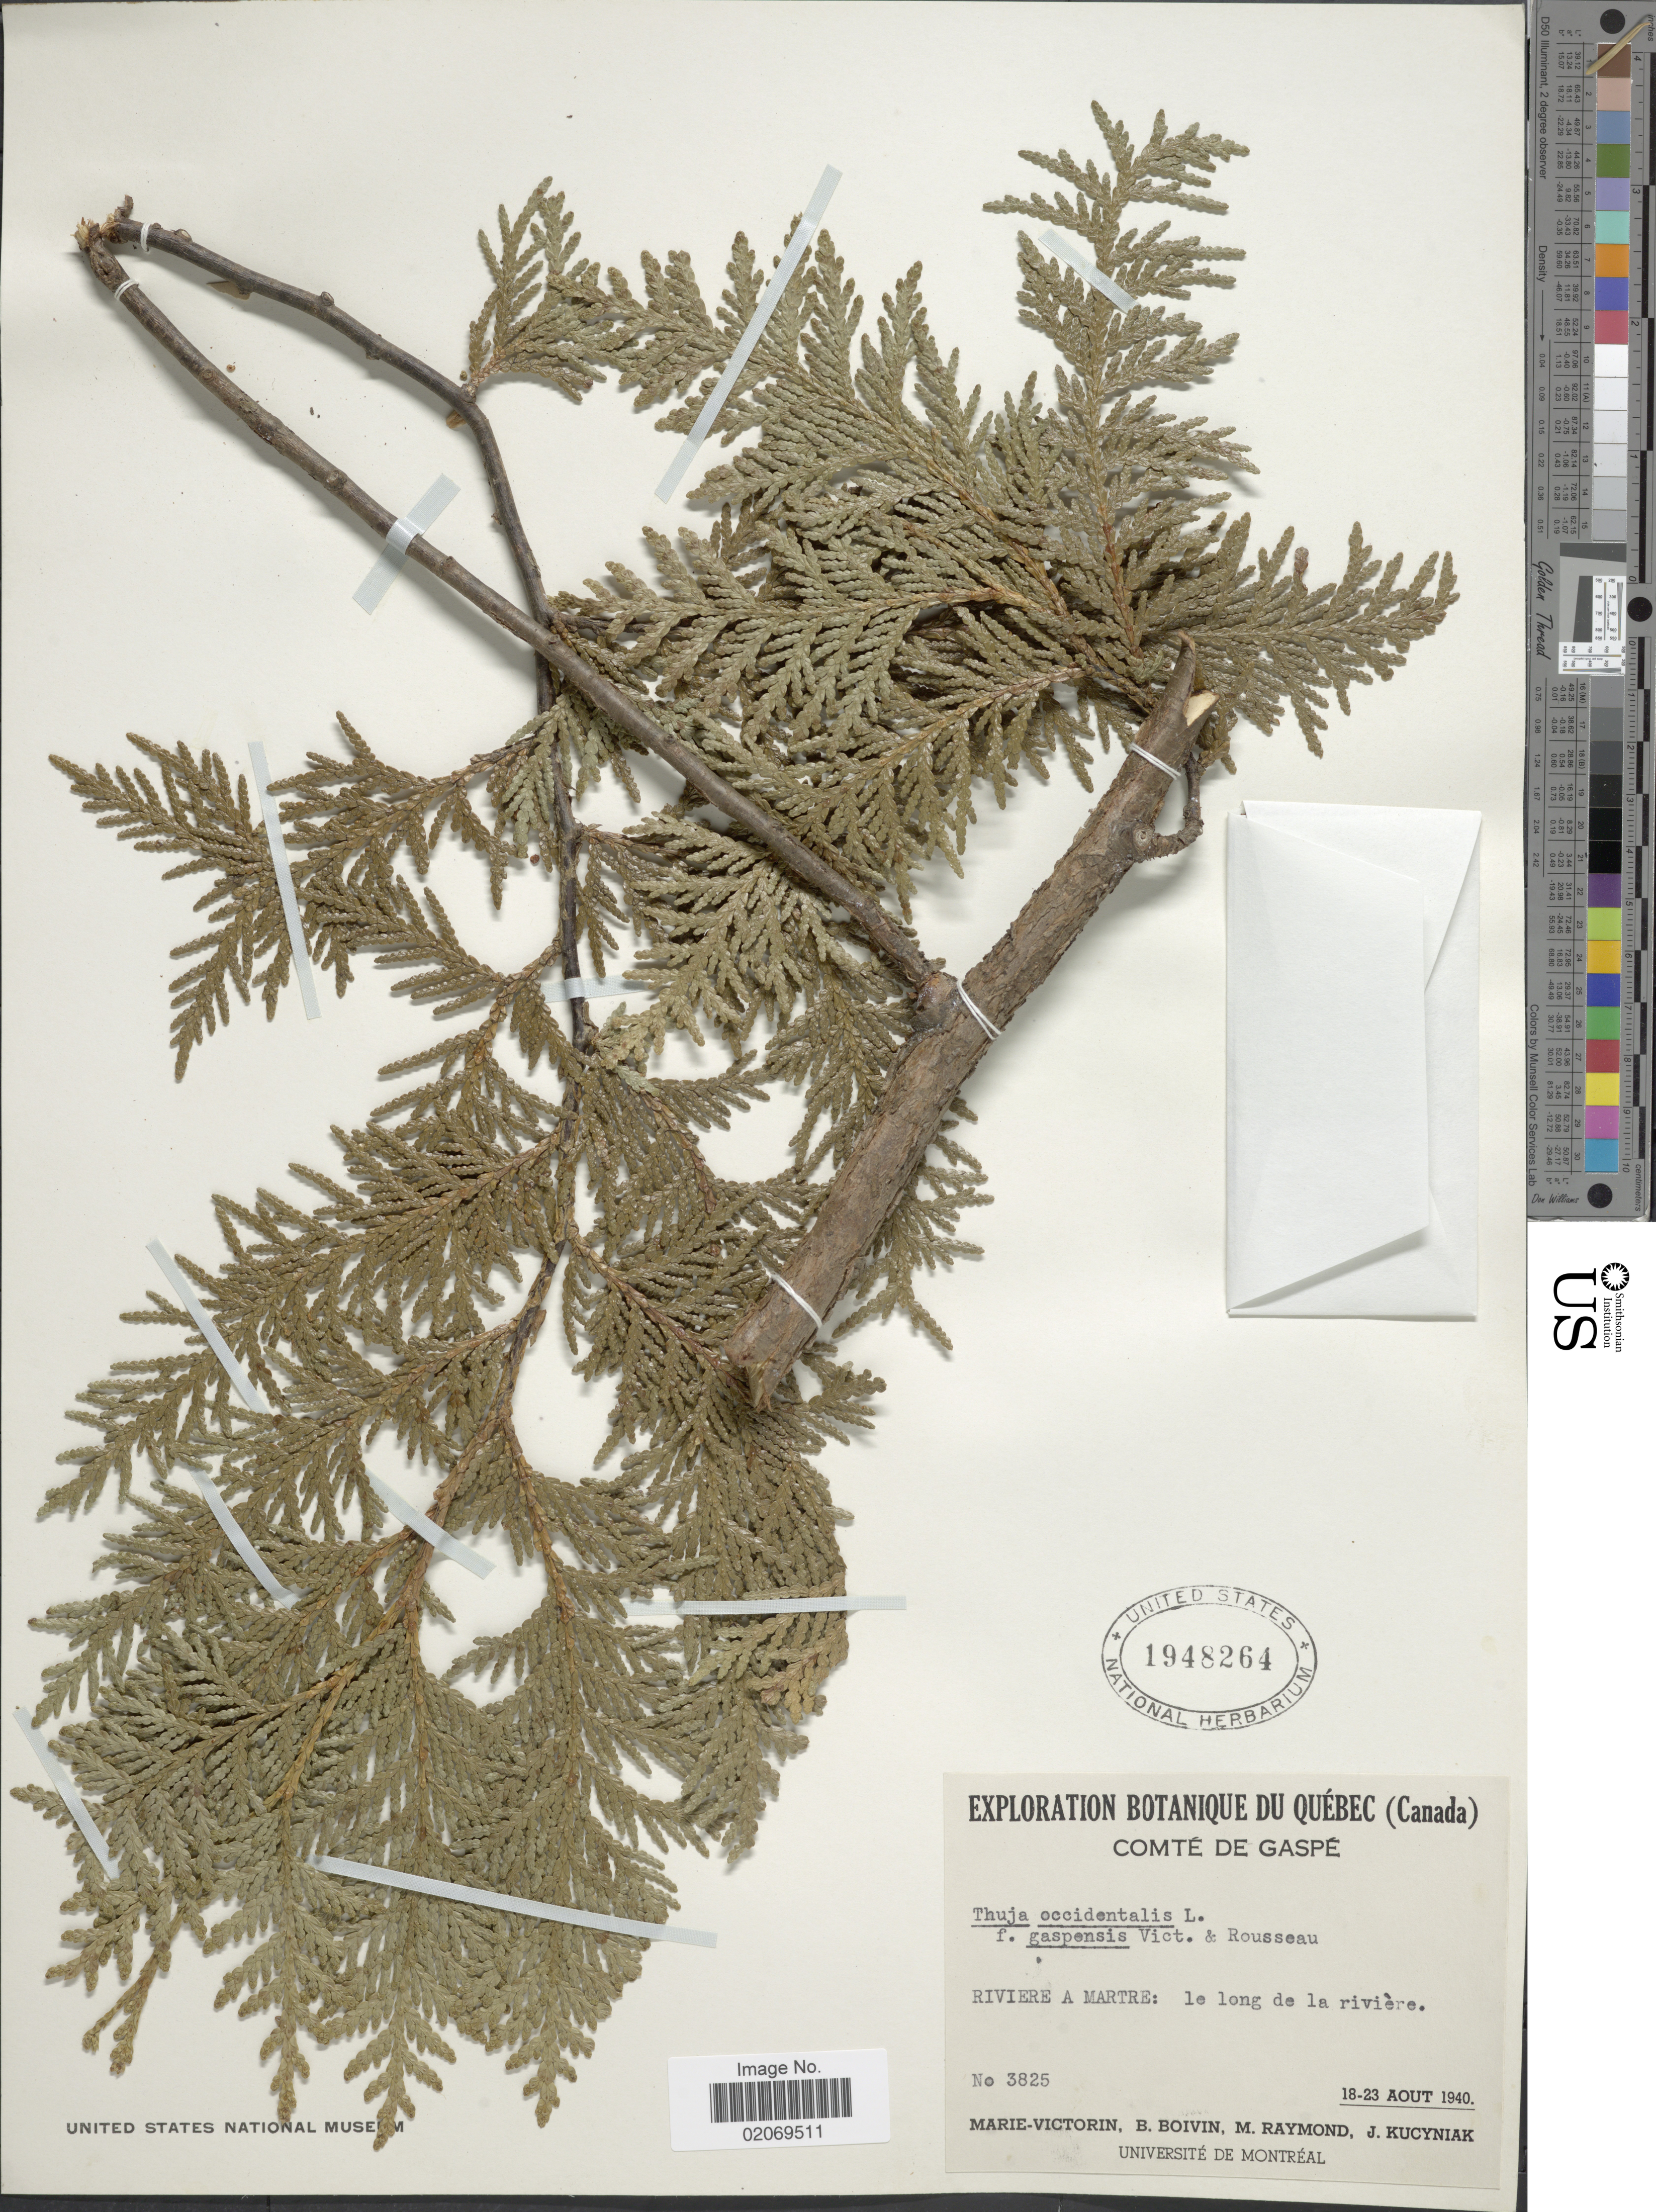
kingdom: Plantae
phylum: Tracheophyta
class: Pinopsida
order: Pinales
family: Cupressaceae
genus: Thuja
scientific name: Thuja occidentalis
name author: L.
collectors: -. Marie-Victorin, J. R. B. Boivin, M. Raymond & J. Kucyniak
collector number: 3825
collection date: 1940-08-18/1940-08-20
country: Canada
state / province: Quebec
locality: Comté de Gaspé, Riviere A Martre: le long de la rivière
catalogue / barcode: US 1948264